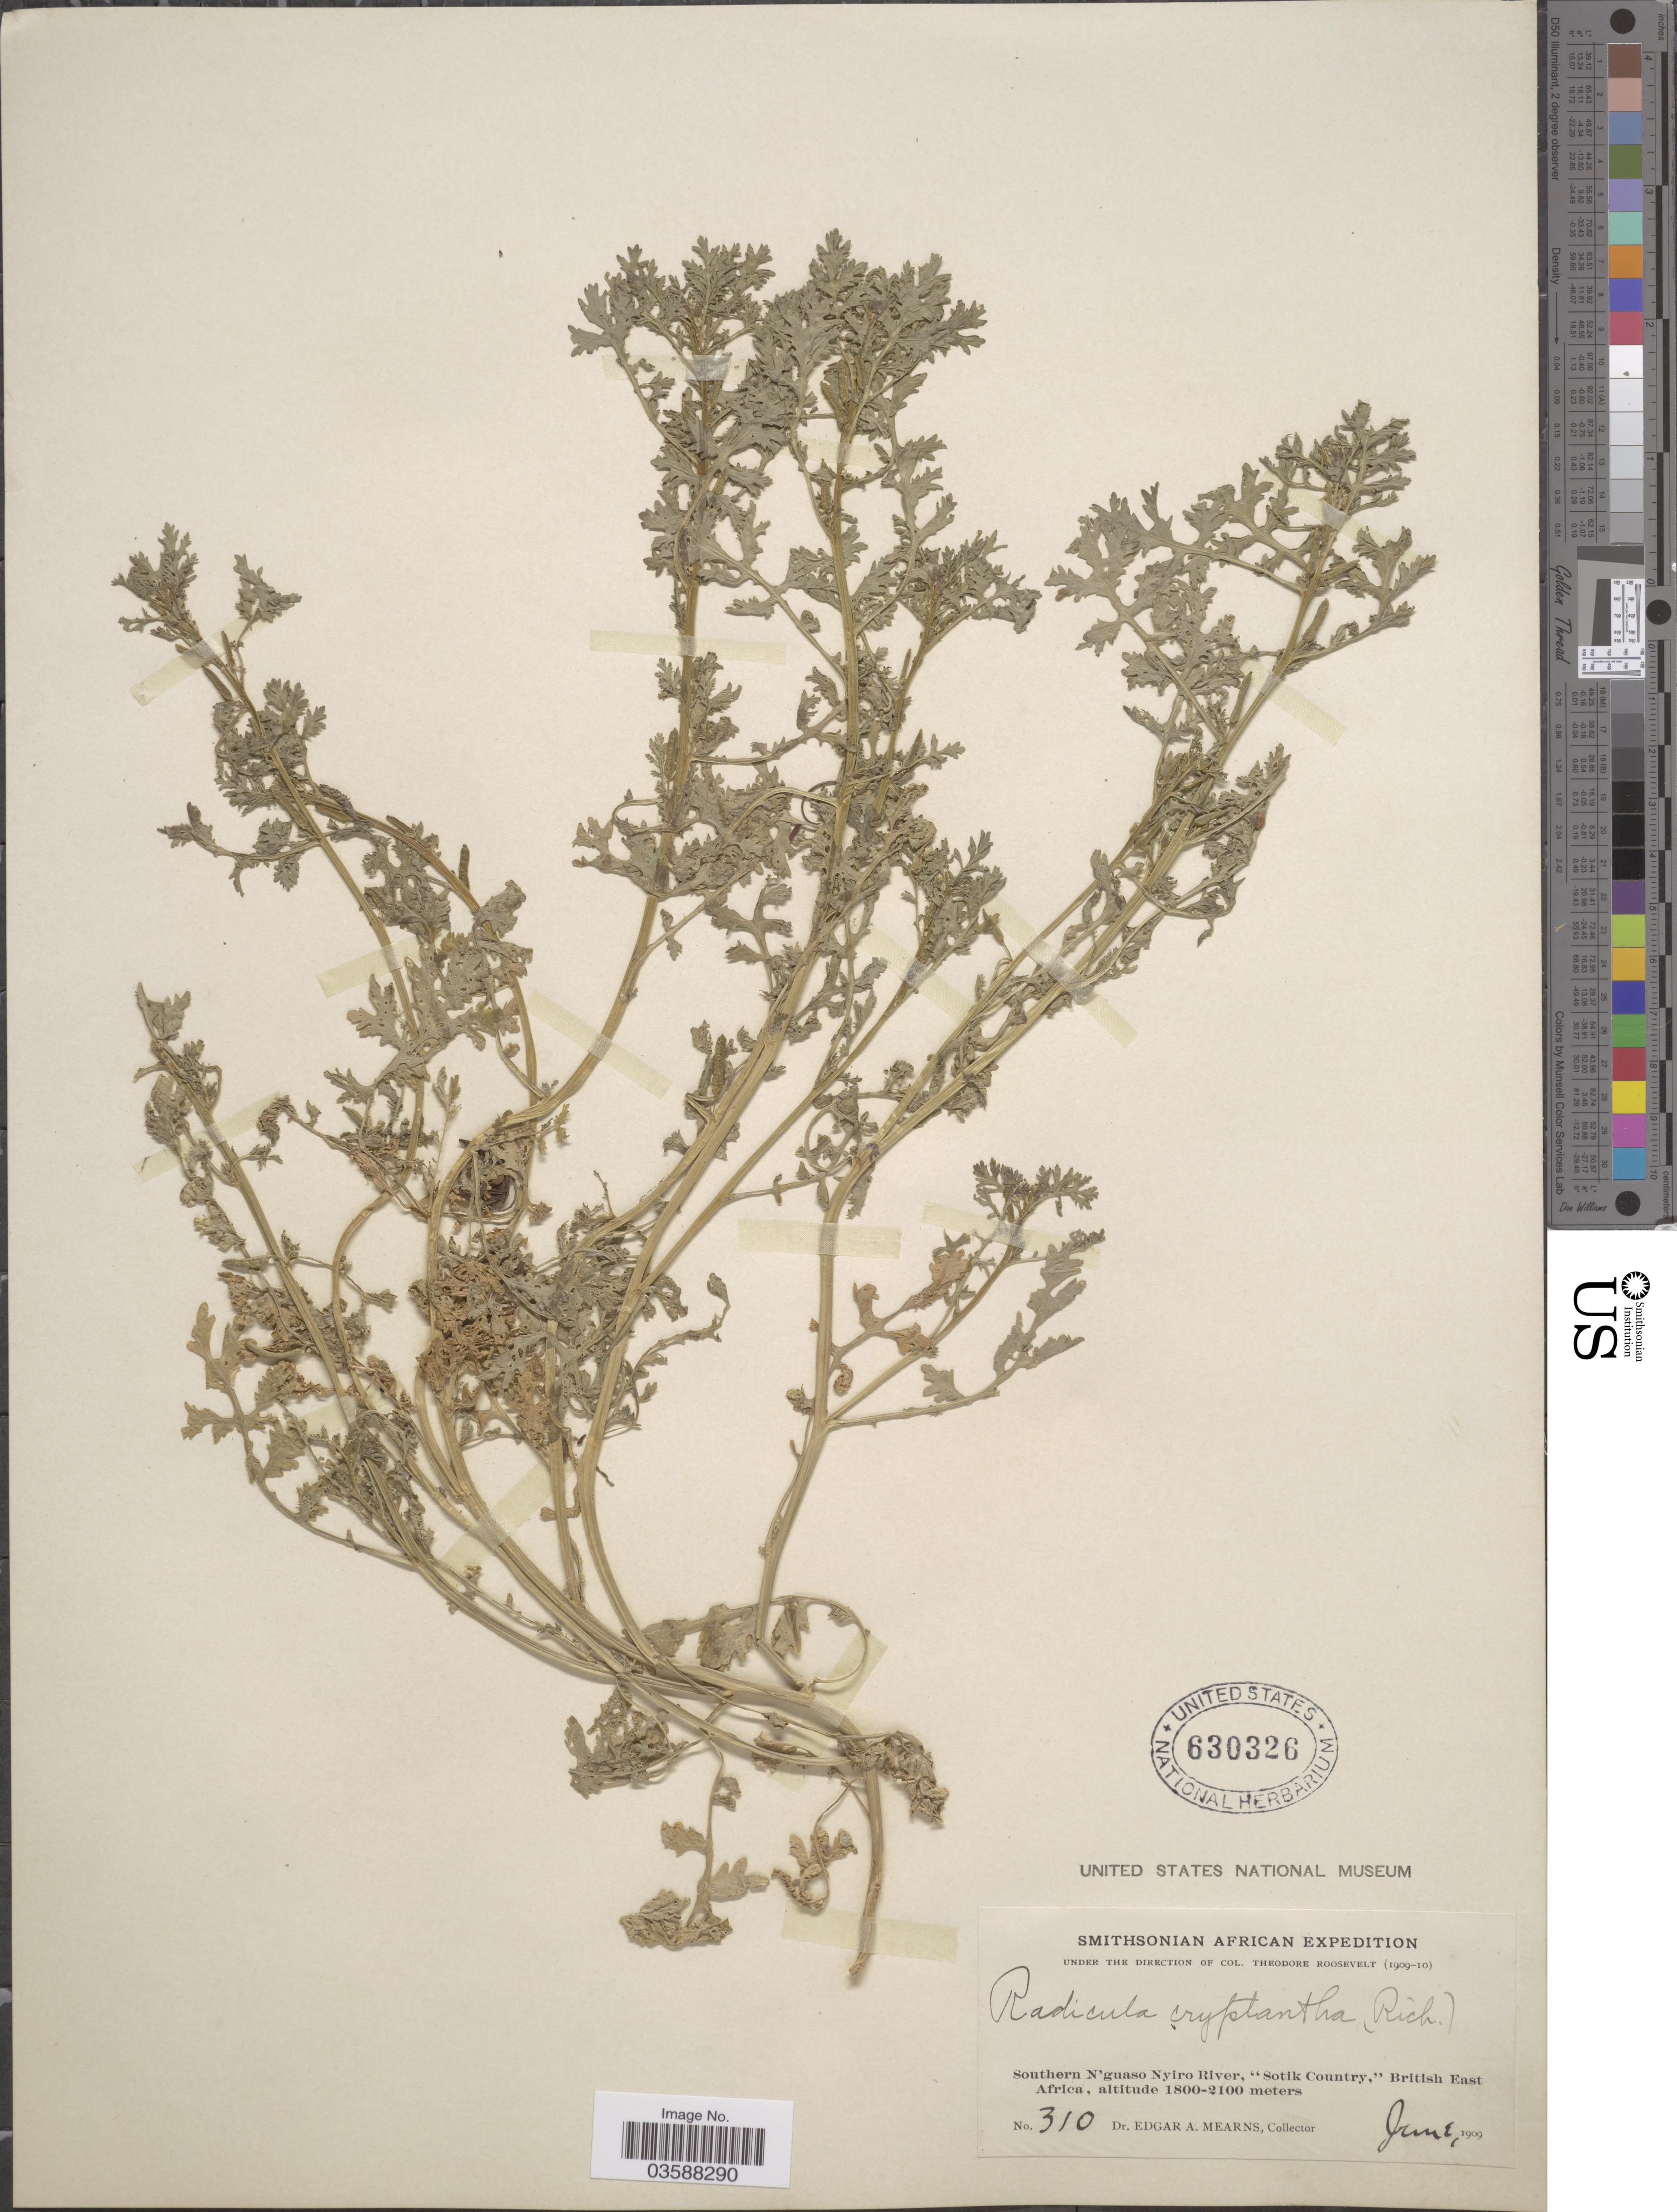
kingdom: Plantae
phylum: Tracheophyta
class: Magnoliopsida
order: Brassicales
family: Brassicaceae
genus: Rorippa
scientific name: Rorippa cryptantha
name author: (A. Rich.) Robyns & Boutique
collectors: E. A. Mearns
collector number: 310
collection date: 1909-06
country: Kenya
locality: Southern N'guaso Nyiro River, 'Sotik Country,' British East Africa.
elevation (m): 1800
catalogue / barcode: US 630326